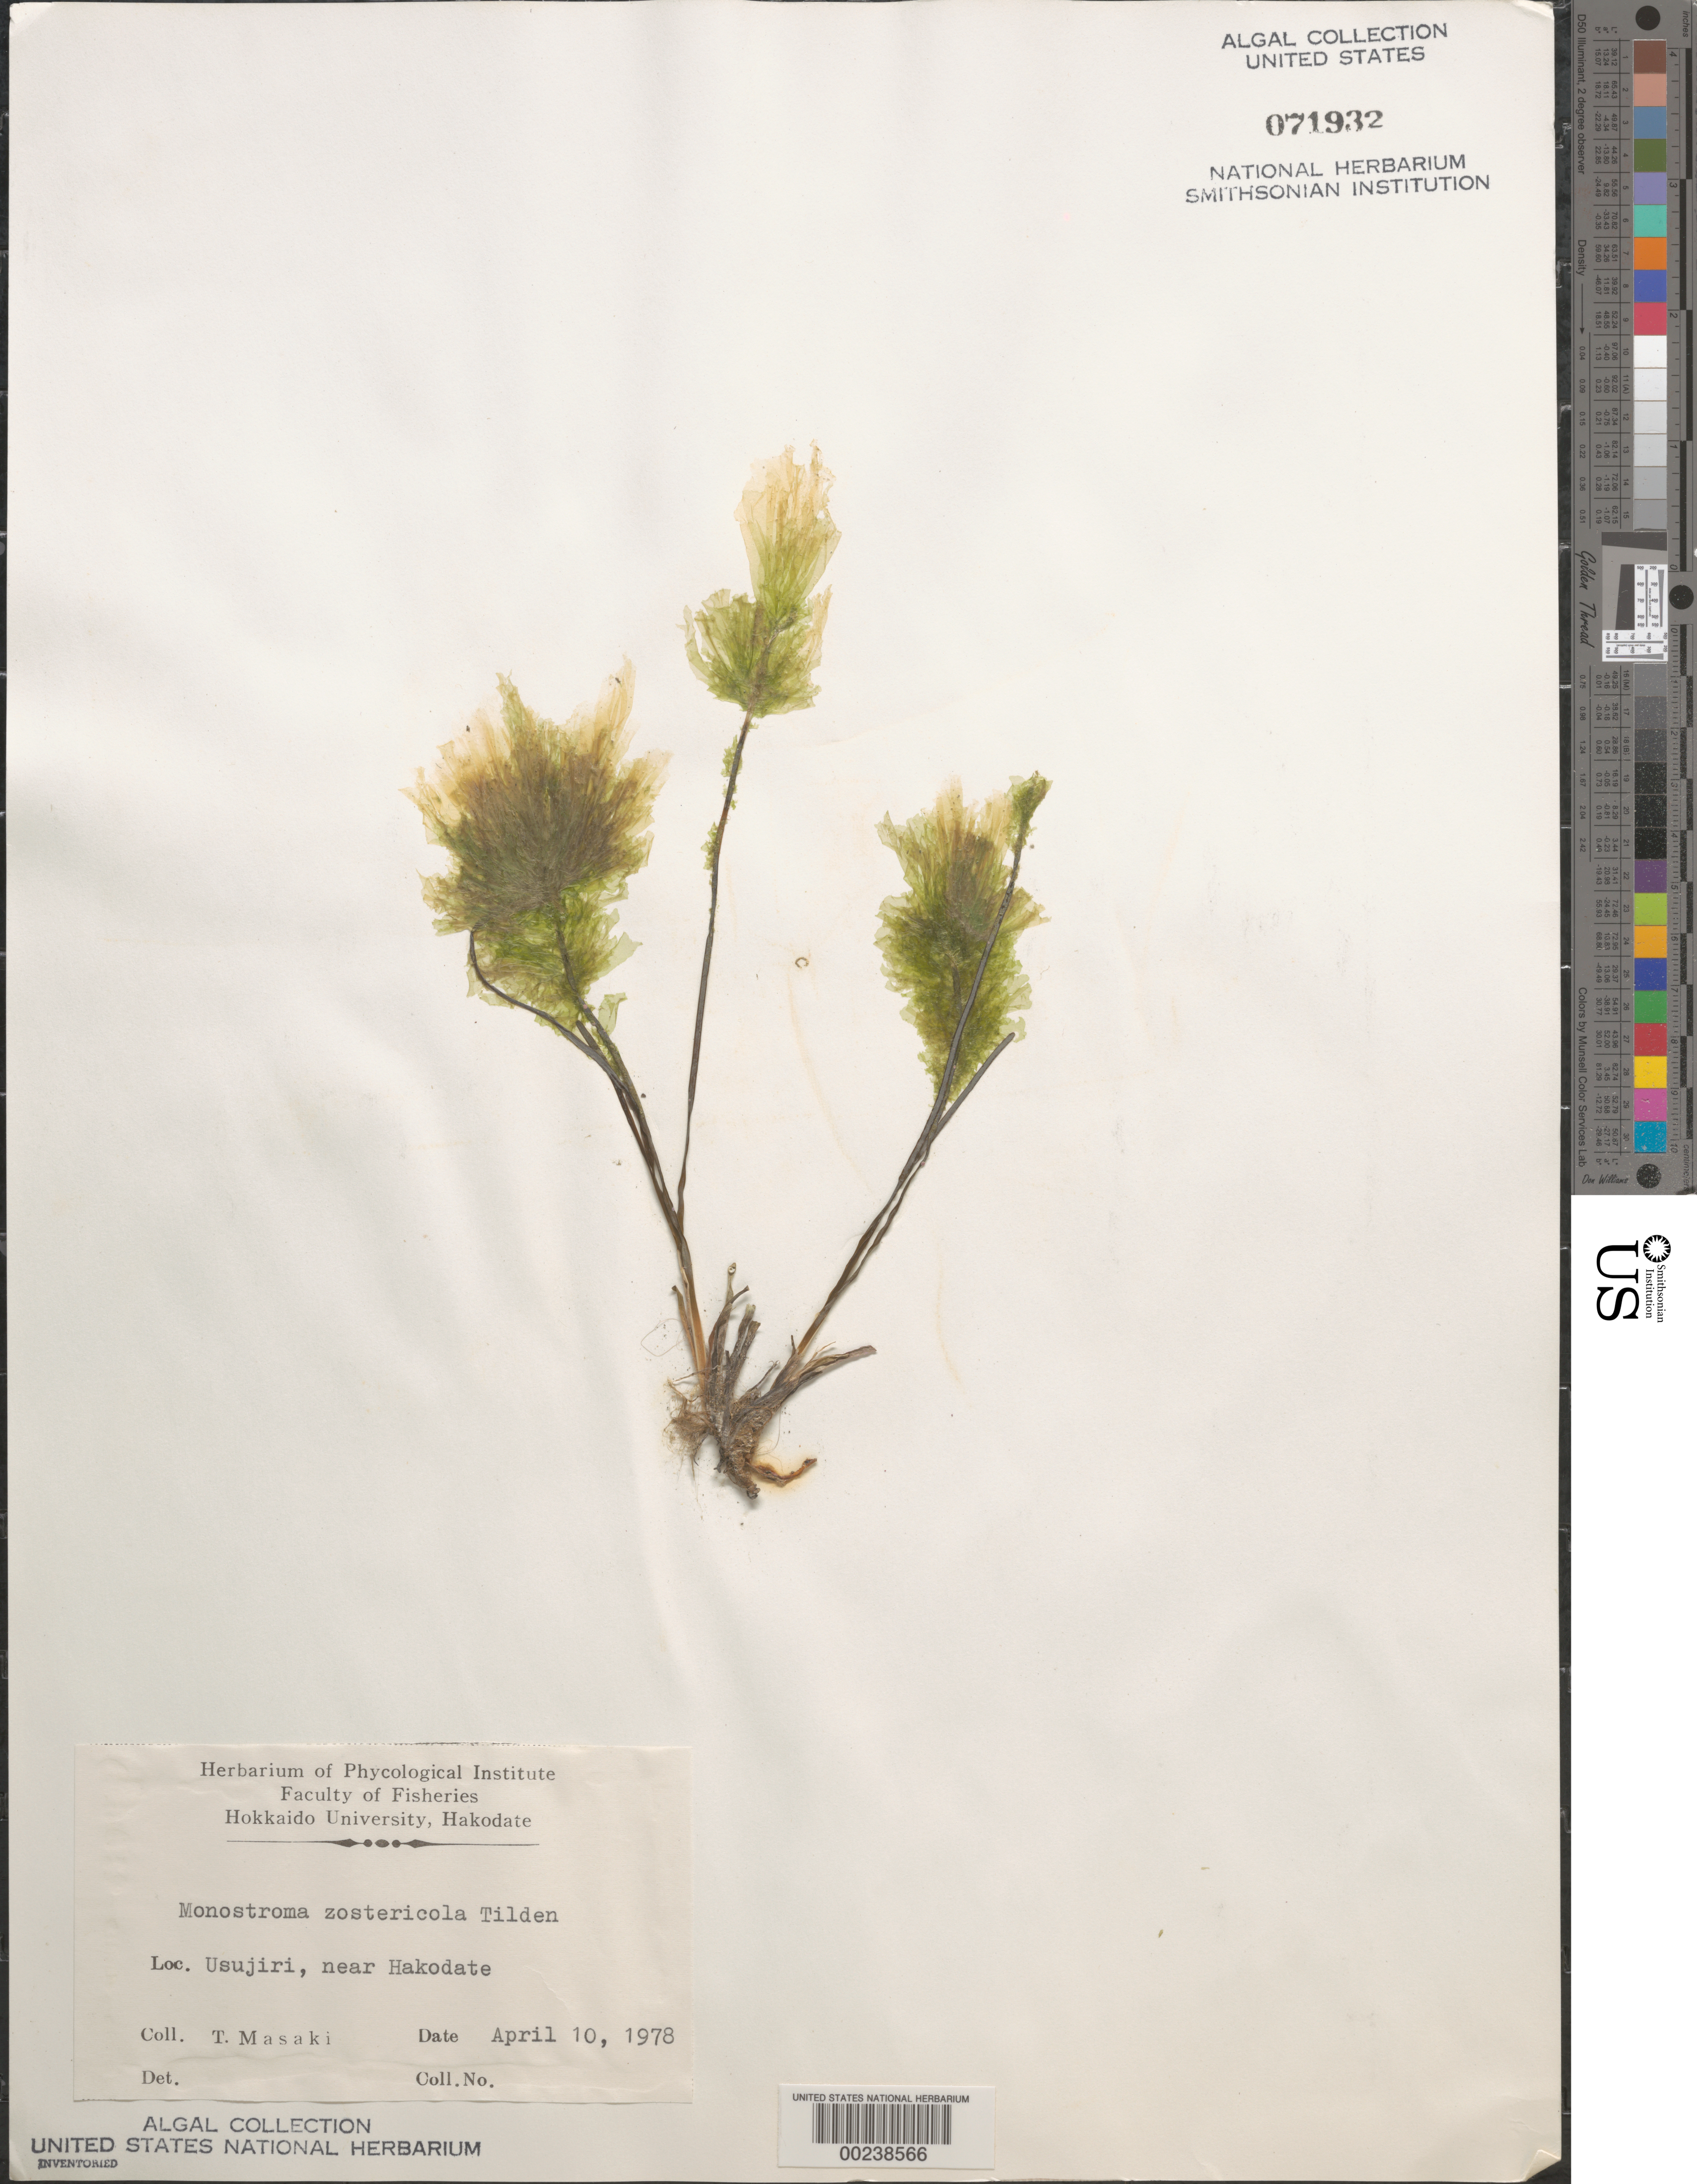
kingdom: Plantae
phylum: Chlorophyta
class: Ulvophyceae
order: Ulvales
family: Kornmanniaceae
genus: Kornmannia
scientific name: Kornmannia zostericola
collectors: T. Masaki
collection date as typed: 10 Apr 1978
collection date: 1978-04-10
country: Japan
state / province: Hokkaido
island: Hokkaido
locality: Usujiri, near Hakodate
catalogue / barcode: US 71932